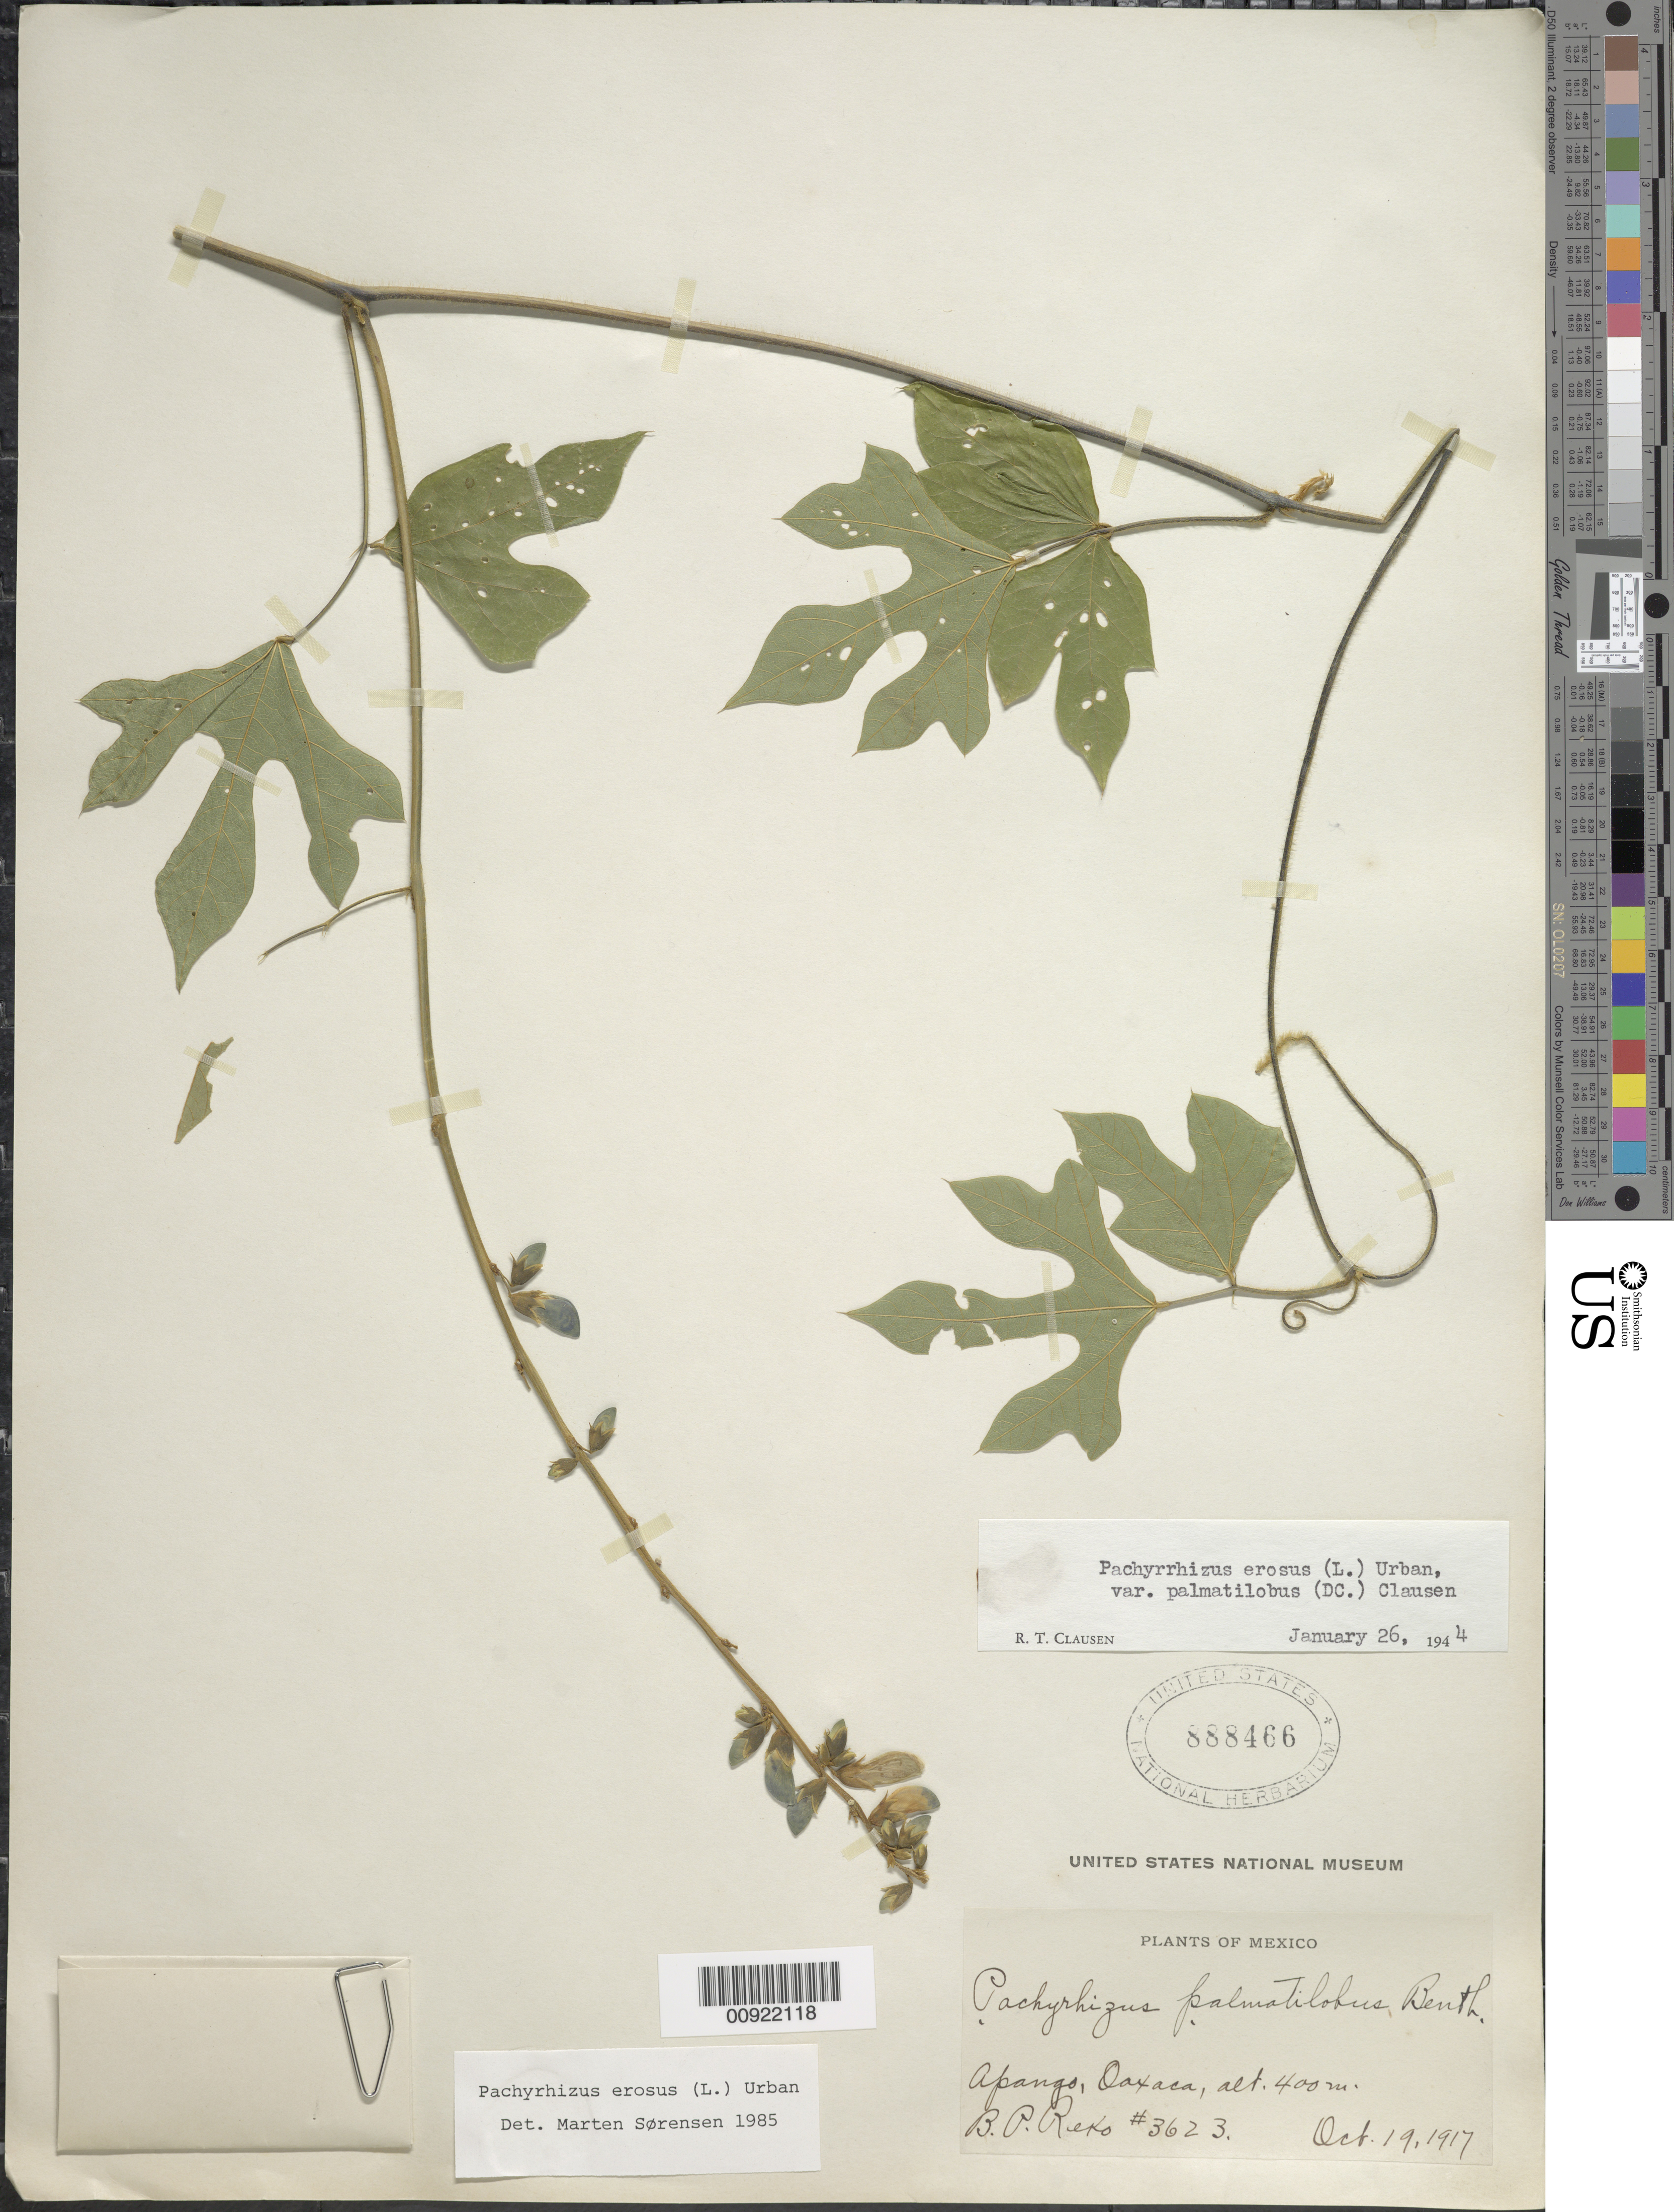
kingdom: Plantae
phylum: Tracheophyta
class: Magnoliopsida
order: Fabales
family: Fabaceae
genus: Pachyrhizus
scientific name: Pachyrhizus erosus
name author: (L.) Urb.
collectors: B. P. Reko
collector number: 3623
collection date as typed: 19 Oct 1917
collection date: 1917-10-19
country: Mexico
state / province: Oaxaca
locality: Apango, Oaxaca.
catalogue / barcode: US 888466